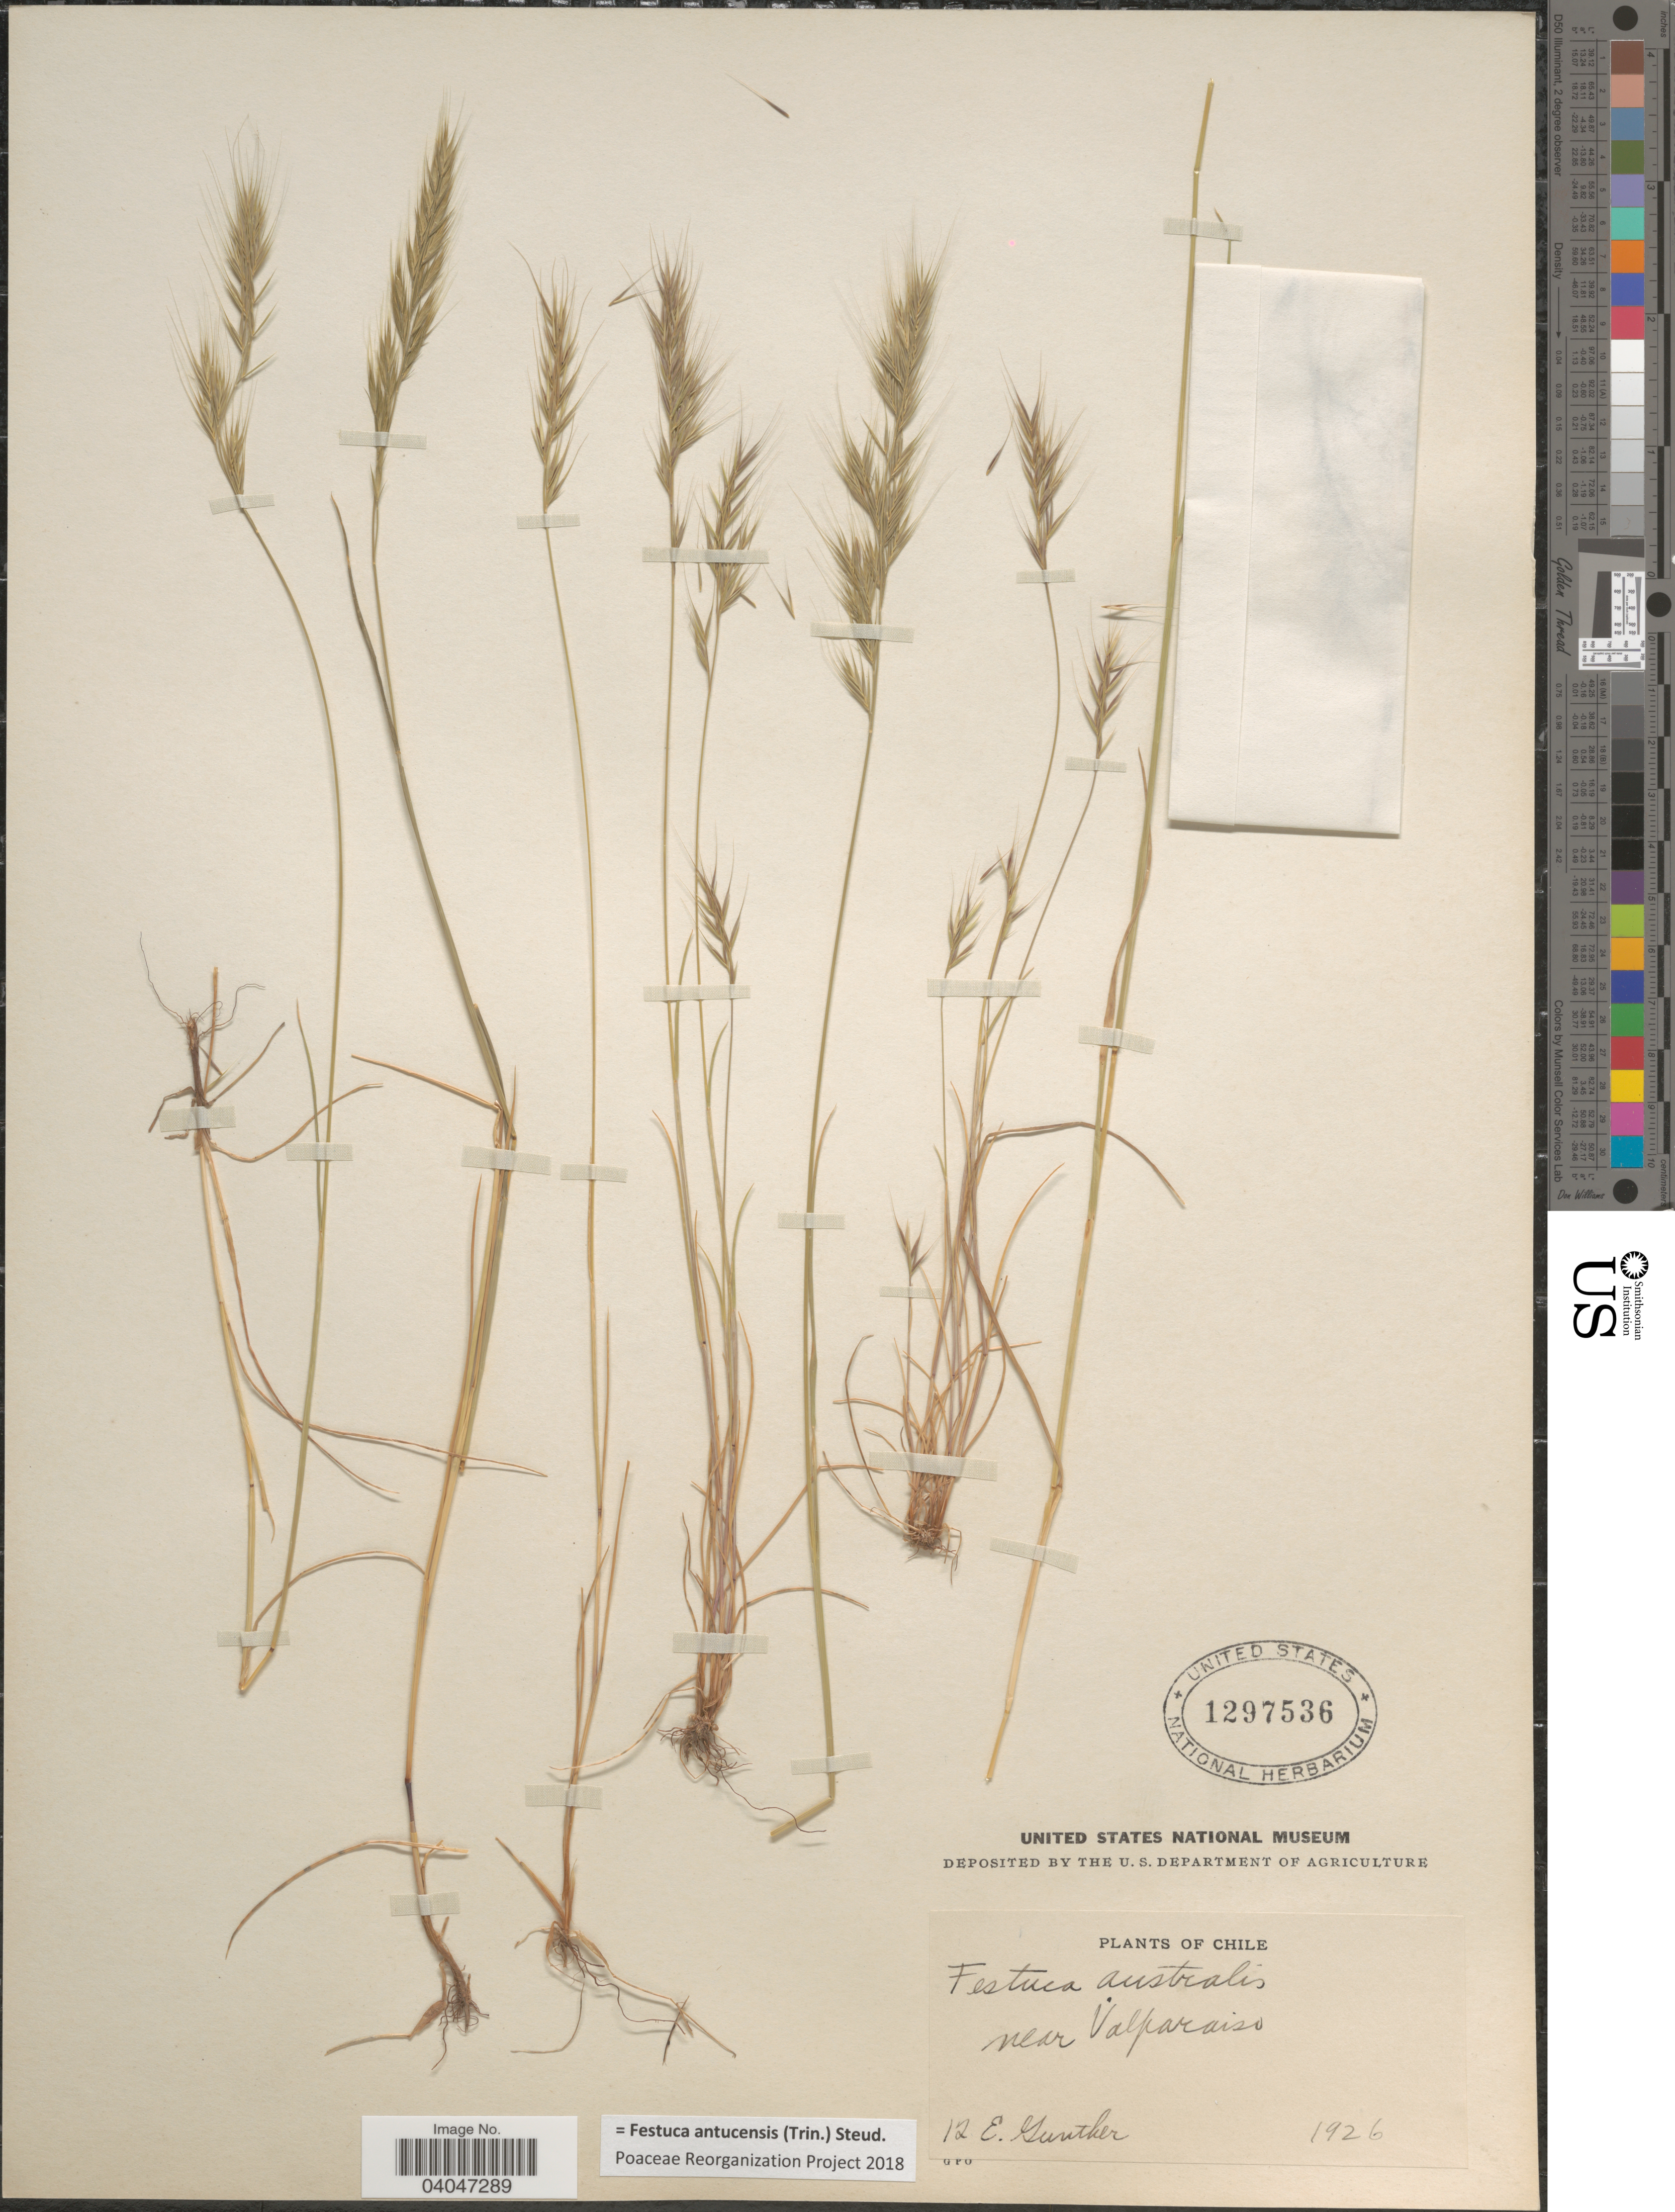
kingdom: Plantae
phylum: Tracheophyta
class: Liliopsida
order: Poales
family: Poaceae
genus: Festuca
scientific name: Festuca antucensis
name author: (Trin.) Steud.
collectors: E. Gunther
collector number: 12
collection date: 1926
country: Chile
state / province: Valparaíso (V)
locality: Near Valparaiso.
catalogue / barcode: US 1297536